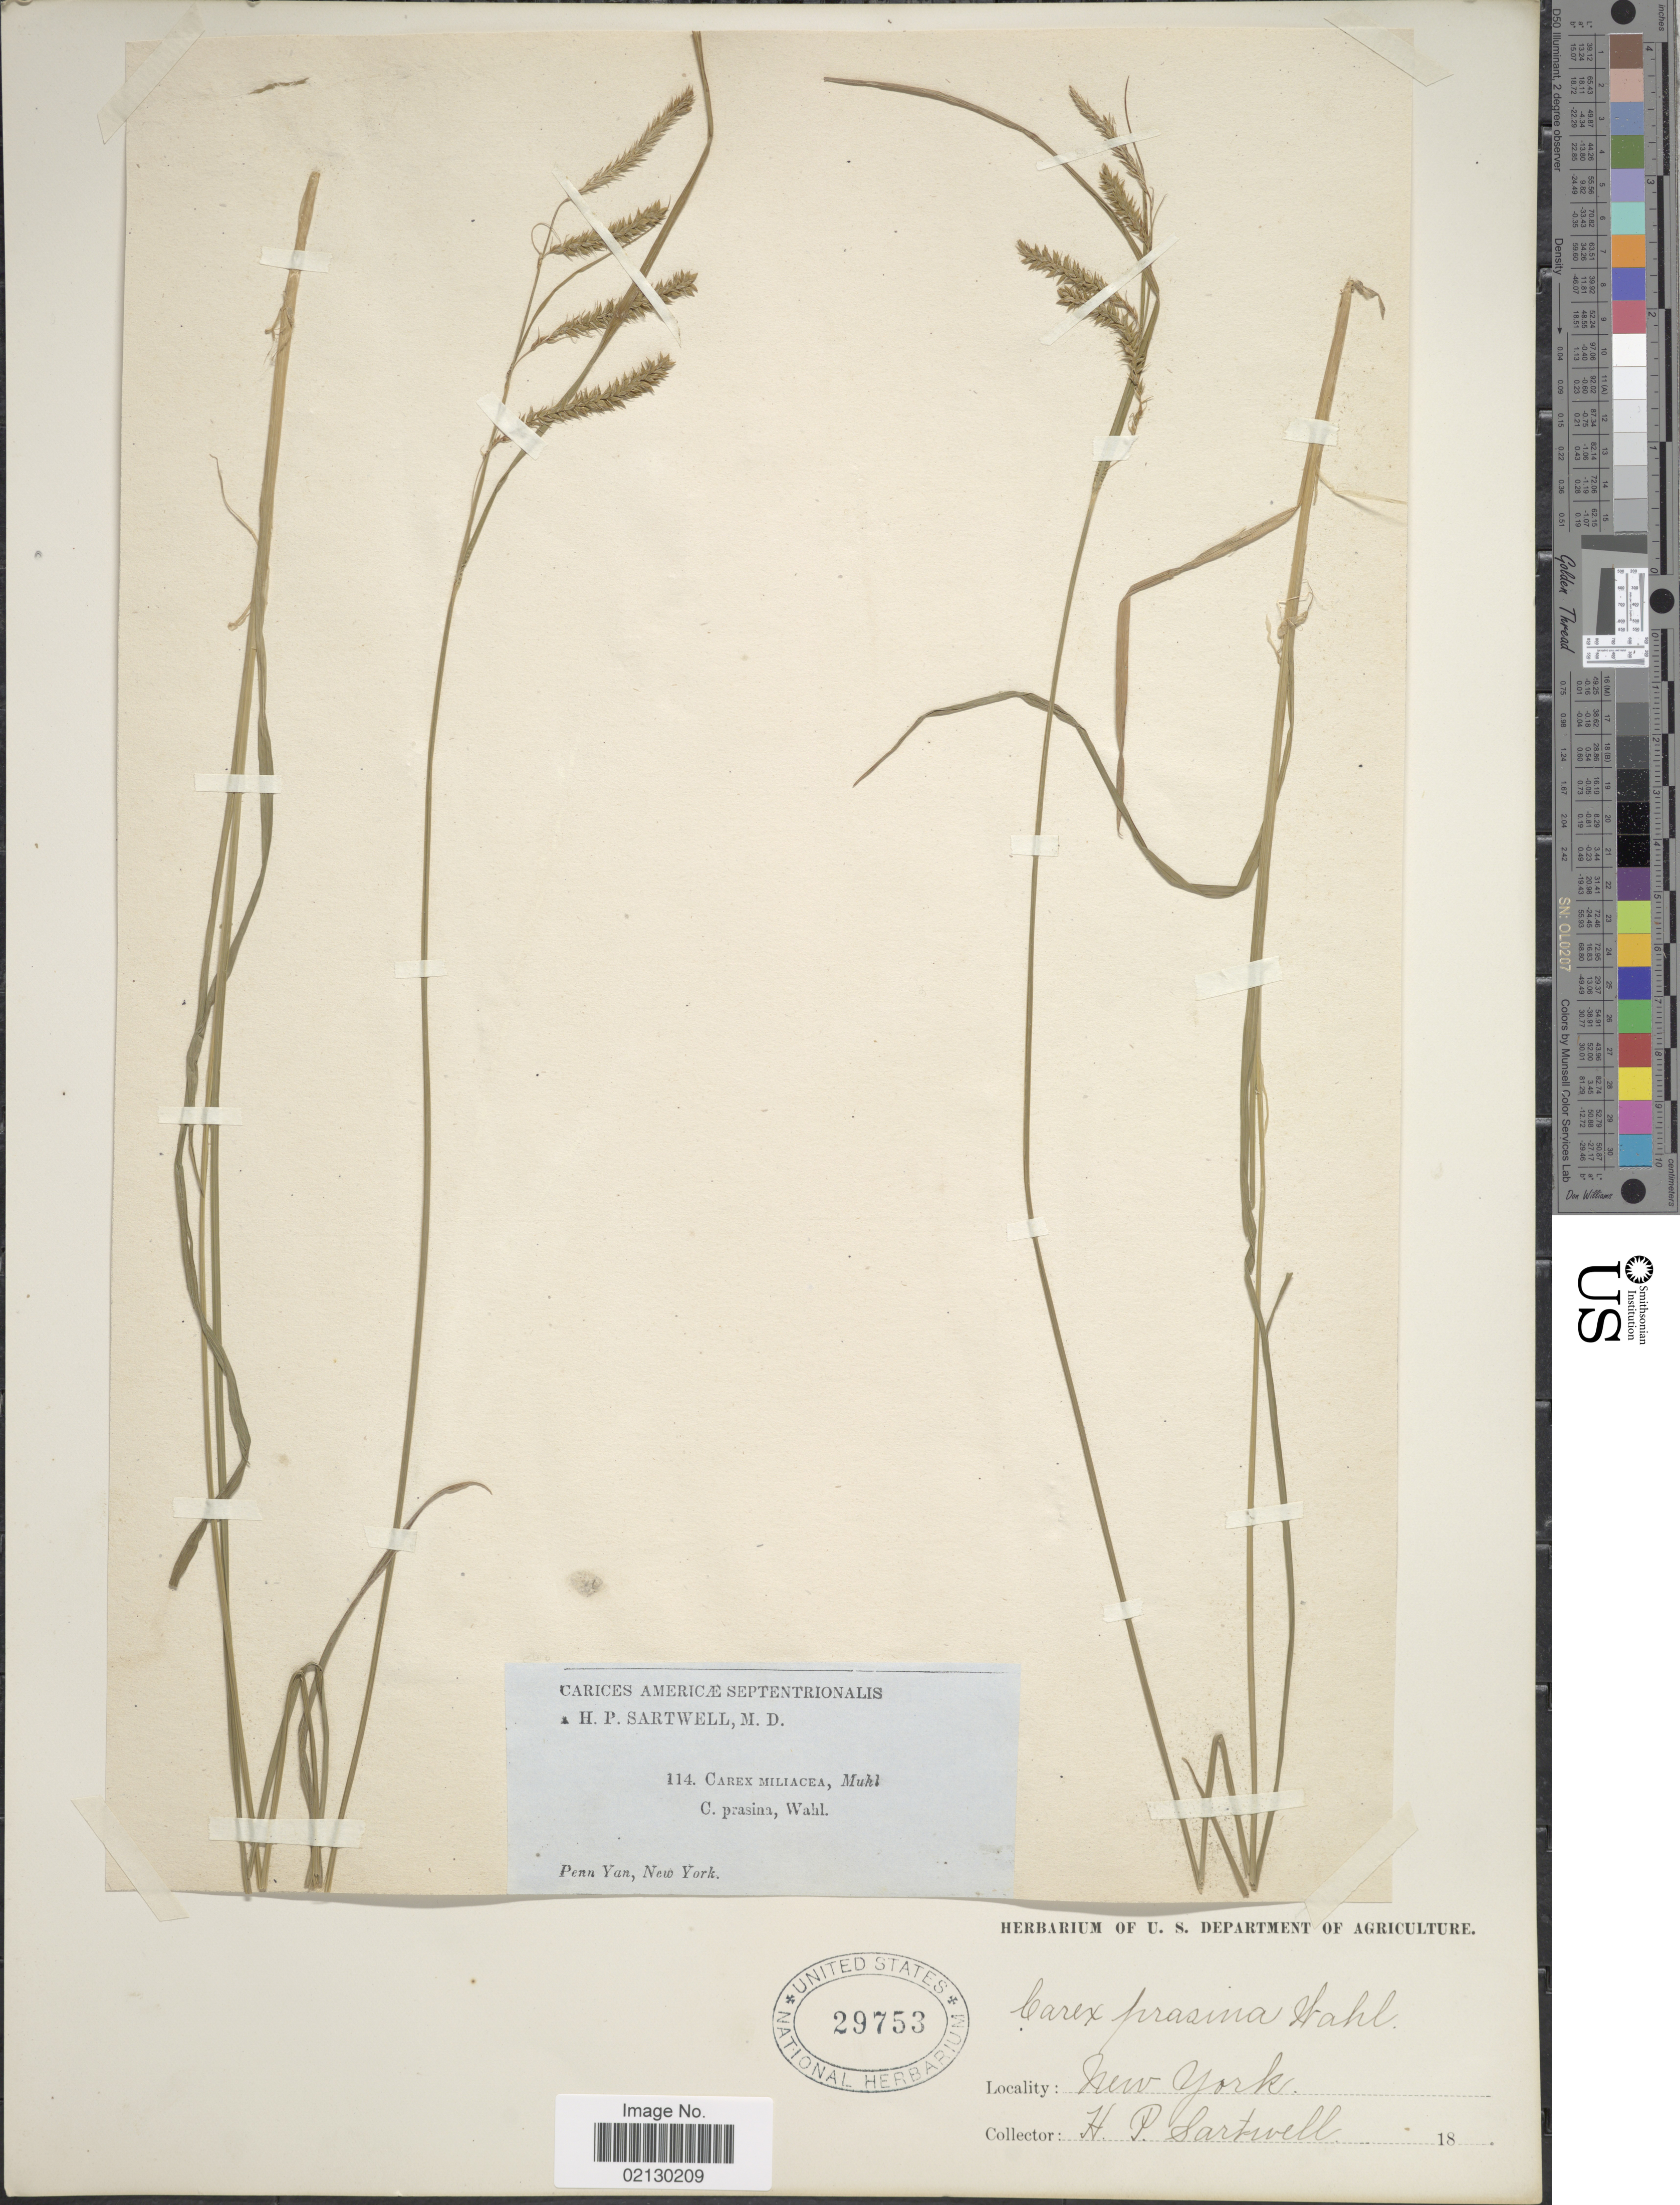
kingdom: Plantae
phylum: Tracheophyta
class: Liliopsida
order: Poales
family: Cyperaceae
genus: Carex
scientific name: Carex prasina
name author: Wahlenb.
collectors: H. P. Sartwell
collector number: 114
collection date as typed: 18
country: United States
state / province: New York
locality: Penn Yan. Americae Septentrionalis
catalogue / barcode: US 29753